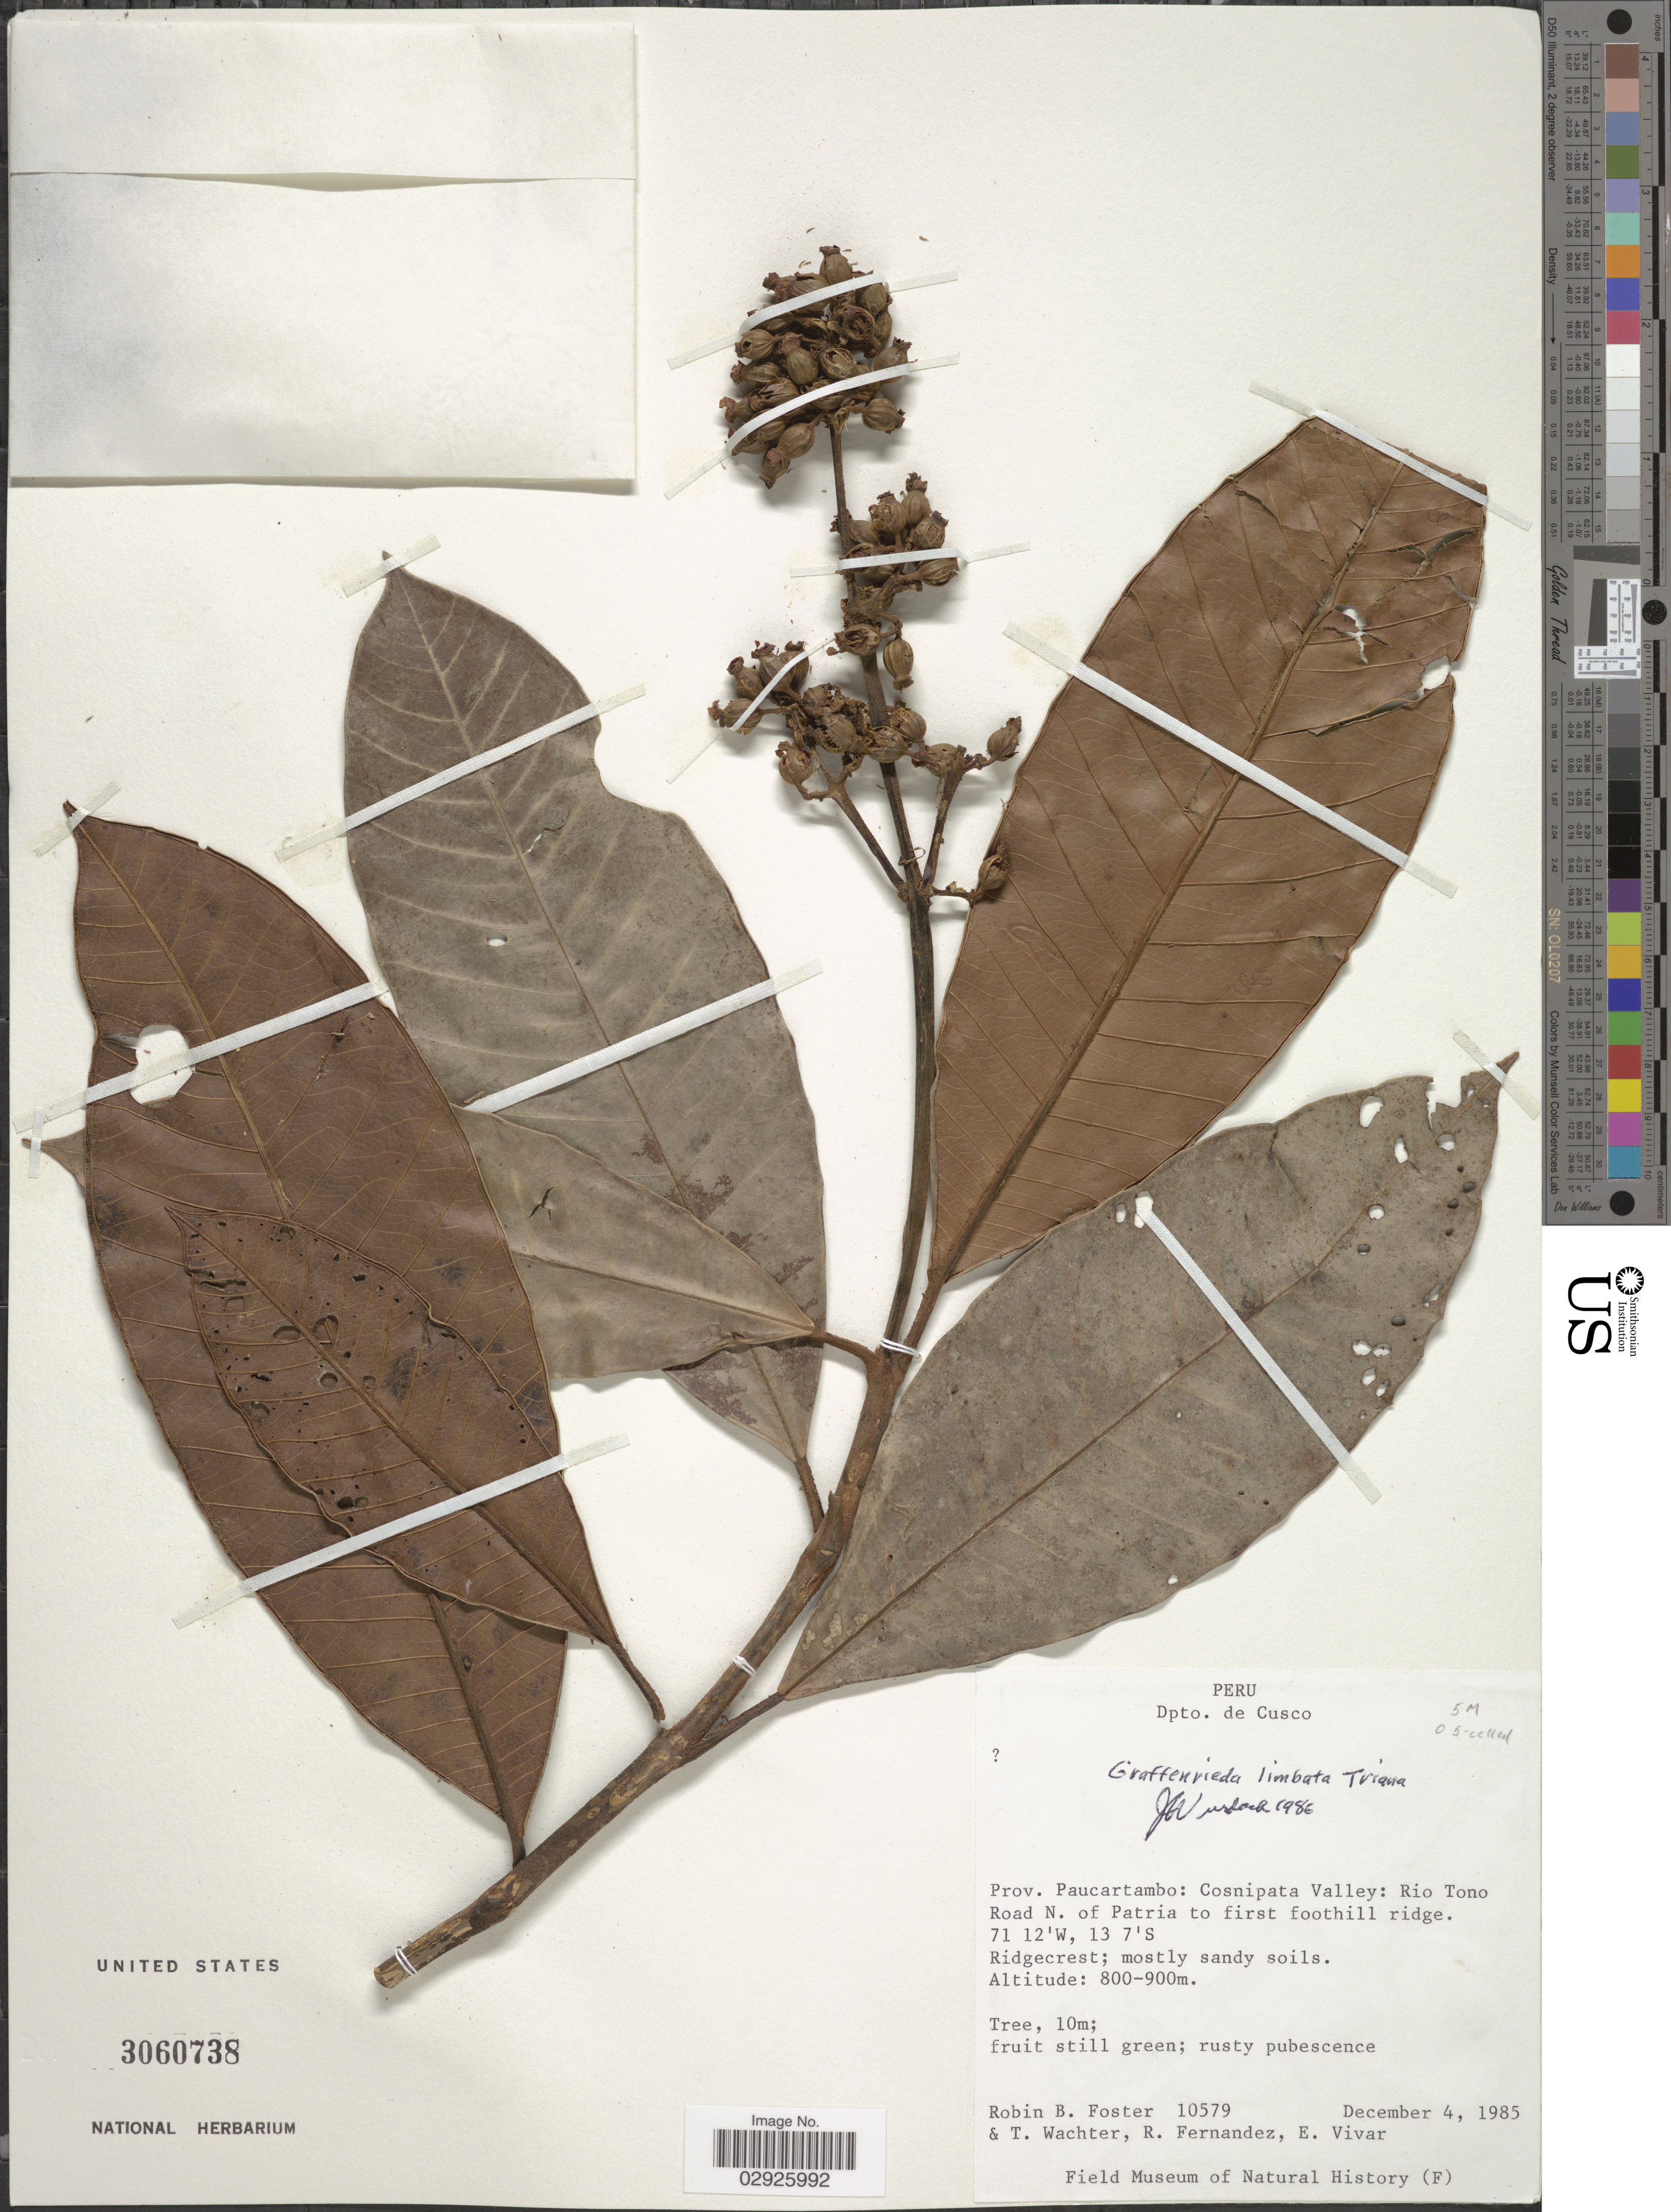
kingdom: Plantae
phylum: Tracheophyta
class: Magnoliopsida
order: Myrtales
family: Melastomataceae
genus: Graffenrieda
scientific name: Graffenrieda limbata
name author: Triana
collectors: R. B. Foster, T. Wachter, R. Fernandez & E. Vivar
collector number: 10579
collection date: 1985-12-04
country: Peru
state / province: Cusco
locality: Dpto. de Cusco. Prov. Paucartambo: Cosnipata Valley: Rio Tono Road N. of Patria to first foothill ridge.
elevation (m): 800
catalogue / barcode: US 3060738